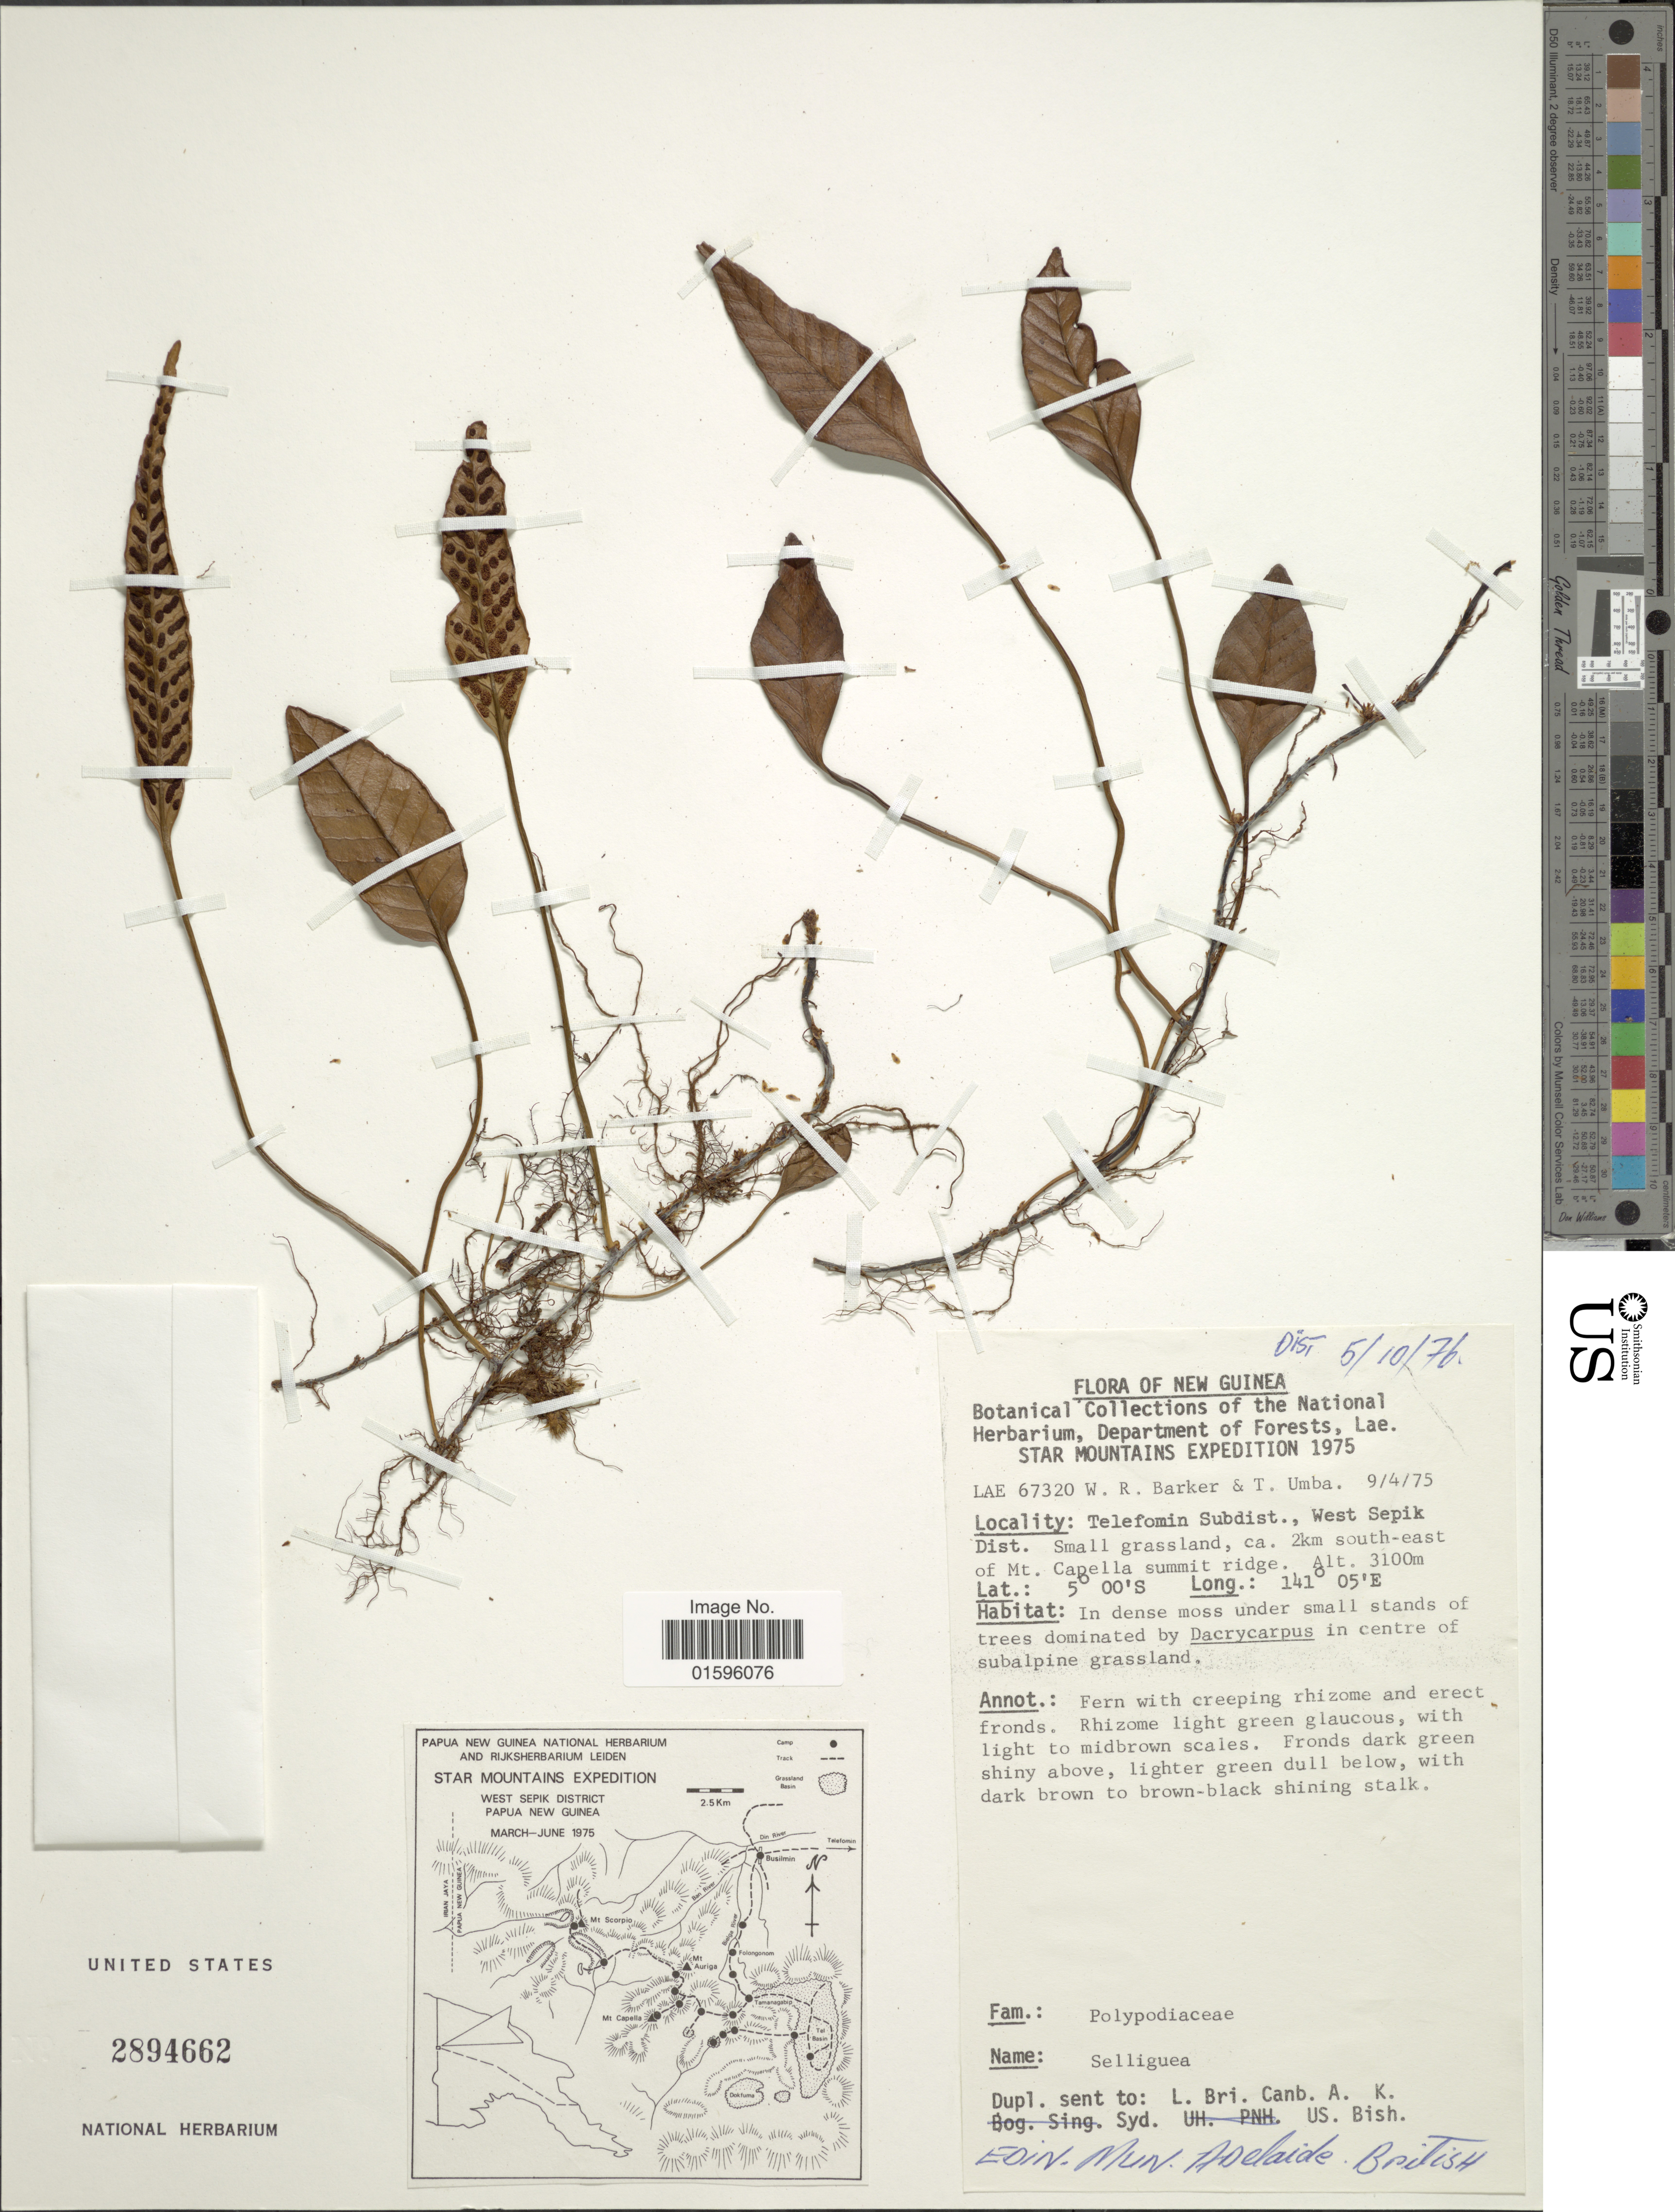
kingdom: Plantae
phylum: Tracheophyta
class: Polypodiopsida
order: Polypodiales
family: Polypodiaceae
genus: Polypodium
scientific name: Polypodium sp.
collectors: W. R. Barker & T. Umba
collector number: LAE67320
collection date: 1975-04-09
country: Papua New Guinea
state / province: Sandaun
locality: New Guinea, Star Mountains, Telefomin Subdist., West Sepik Dist., ca 2 km south-east of Mt. Capella summit ridge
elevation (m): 3100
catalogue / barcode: US 2894662